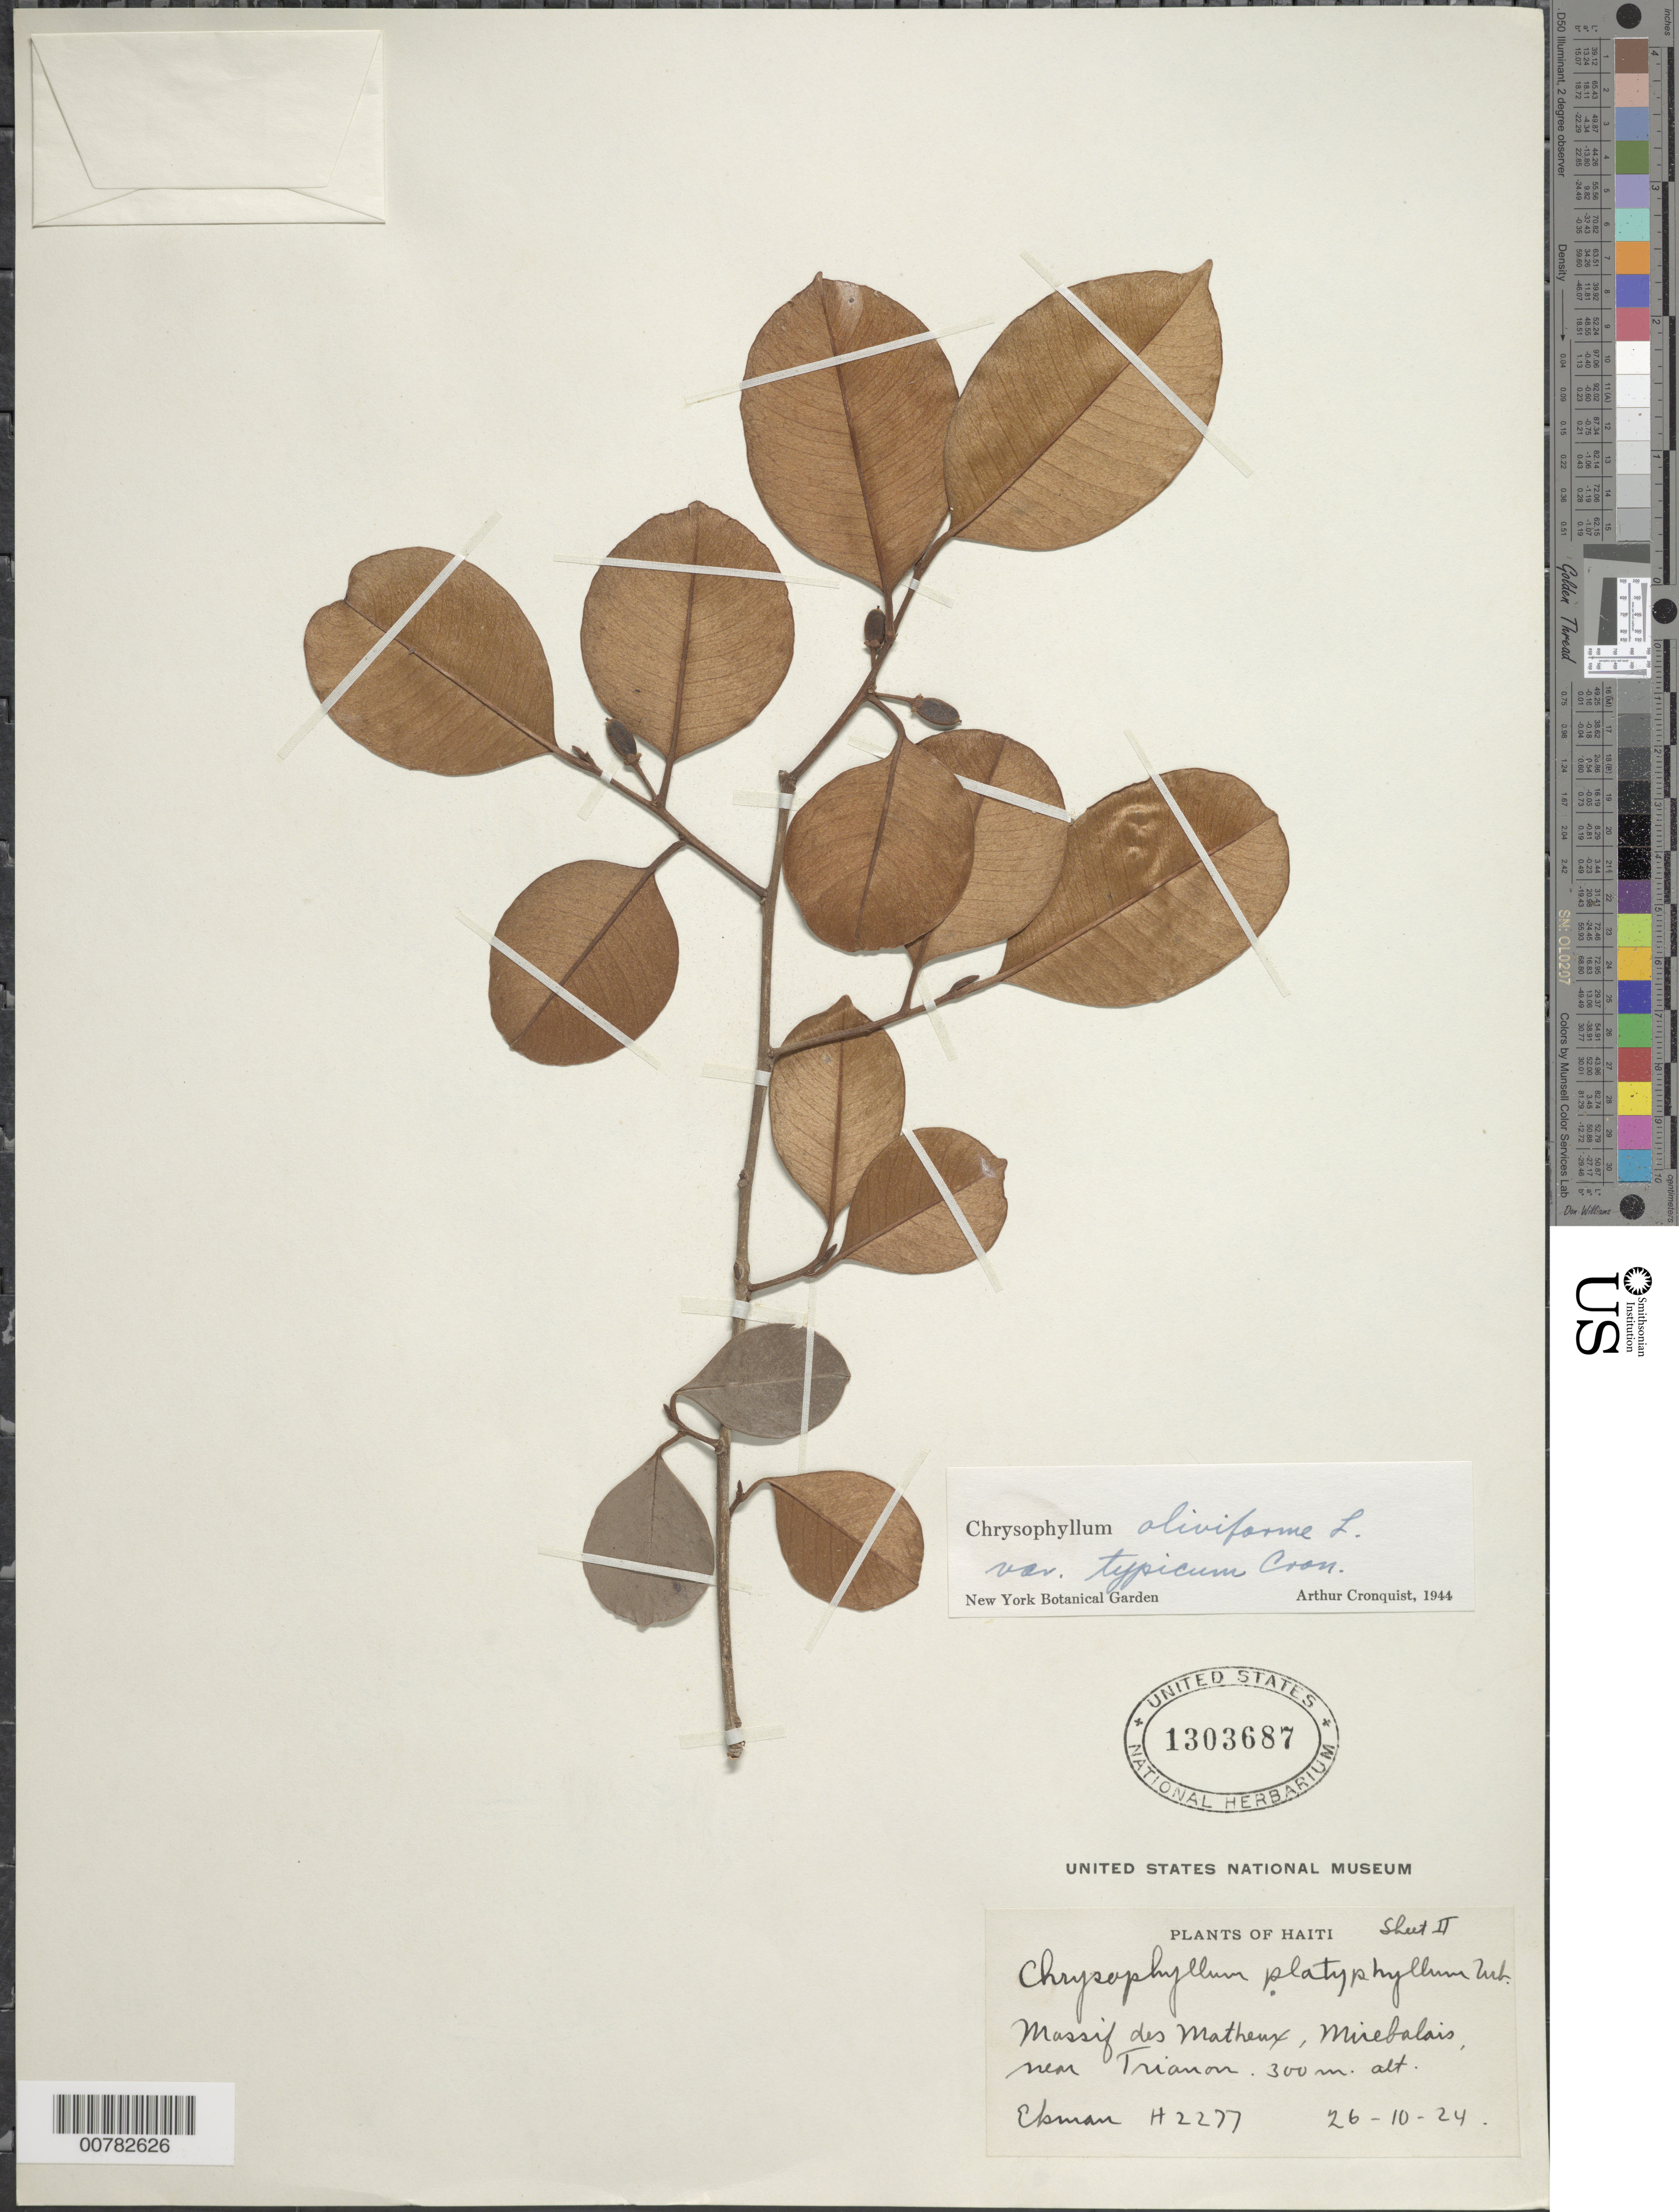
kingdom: Plantae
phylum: Tracheophyta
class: Magnoliopsida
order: Ericales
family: Sapotaceae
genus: Chrysophyllum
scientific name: Chrysophyllum oliviforme subsp. oliviforme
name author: L.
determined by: Cronquist, A. J.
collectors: E. L. Ekman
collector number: H 2277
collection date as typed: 26 Oct 1924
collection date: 1924-10-26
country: Haiti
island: Hispaniola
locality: Massif des Matheux, Mirebalais, near Trianon.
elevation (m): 300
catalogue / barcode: US 1303687